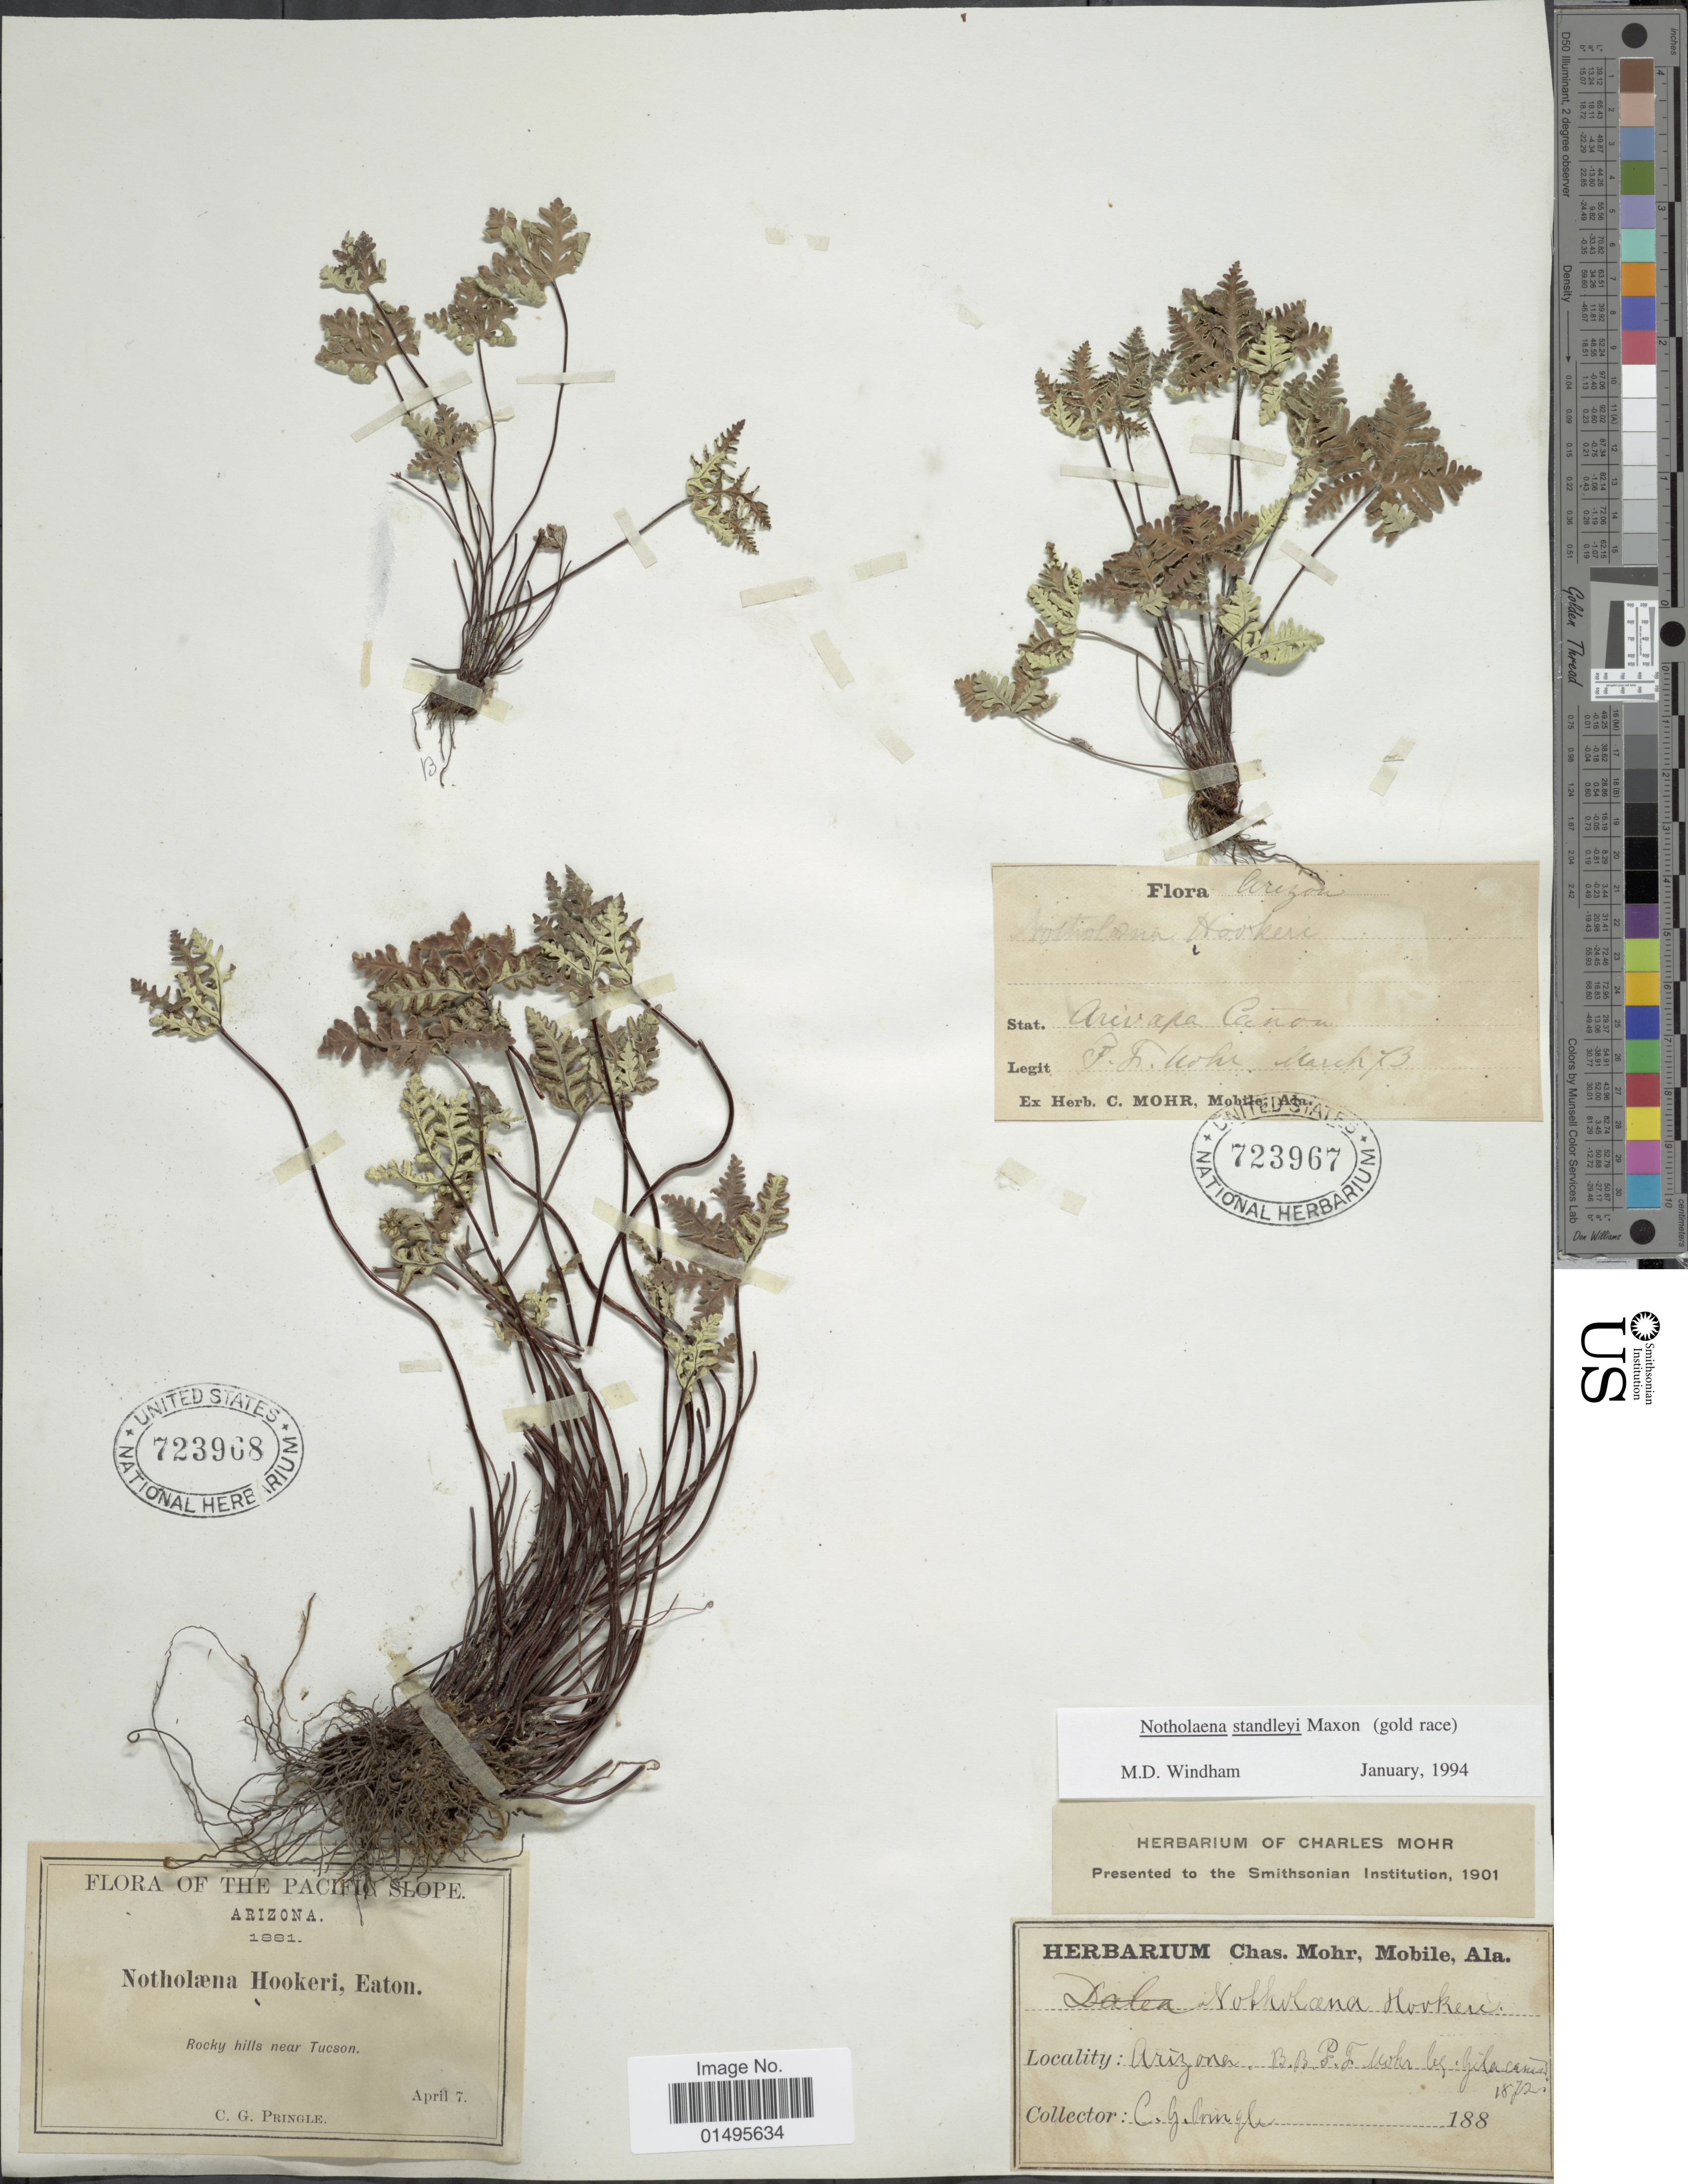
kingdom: Plantae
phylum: Tracheophyta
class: Polypodiopsida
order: Polypodiales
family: Pteridaceae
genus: Notholaena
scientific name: Notholaena standleyi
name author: Maxon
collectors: C. G. Pringle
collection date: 1881-04-07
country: United States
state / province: Arizona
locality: Flora of the Pacific Slope, RockyHills near Tucson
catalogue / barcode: US 723968